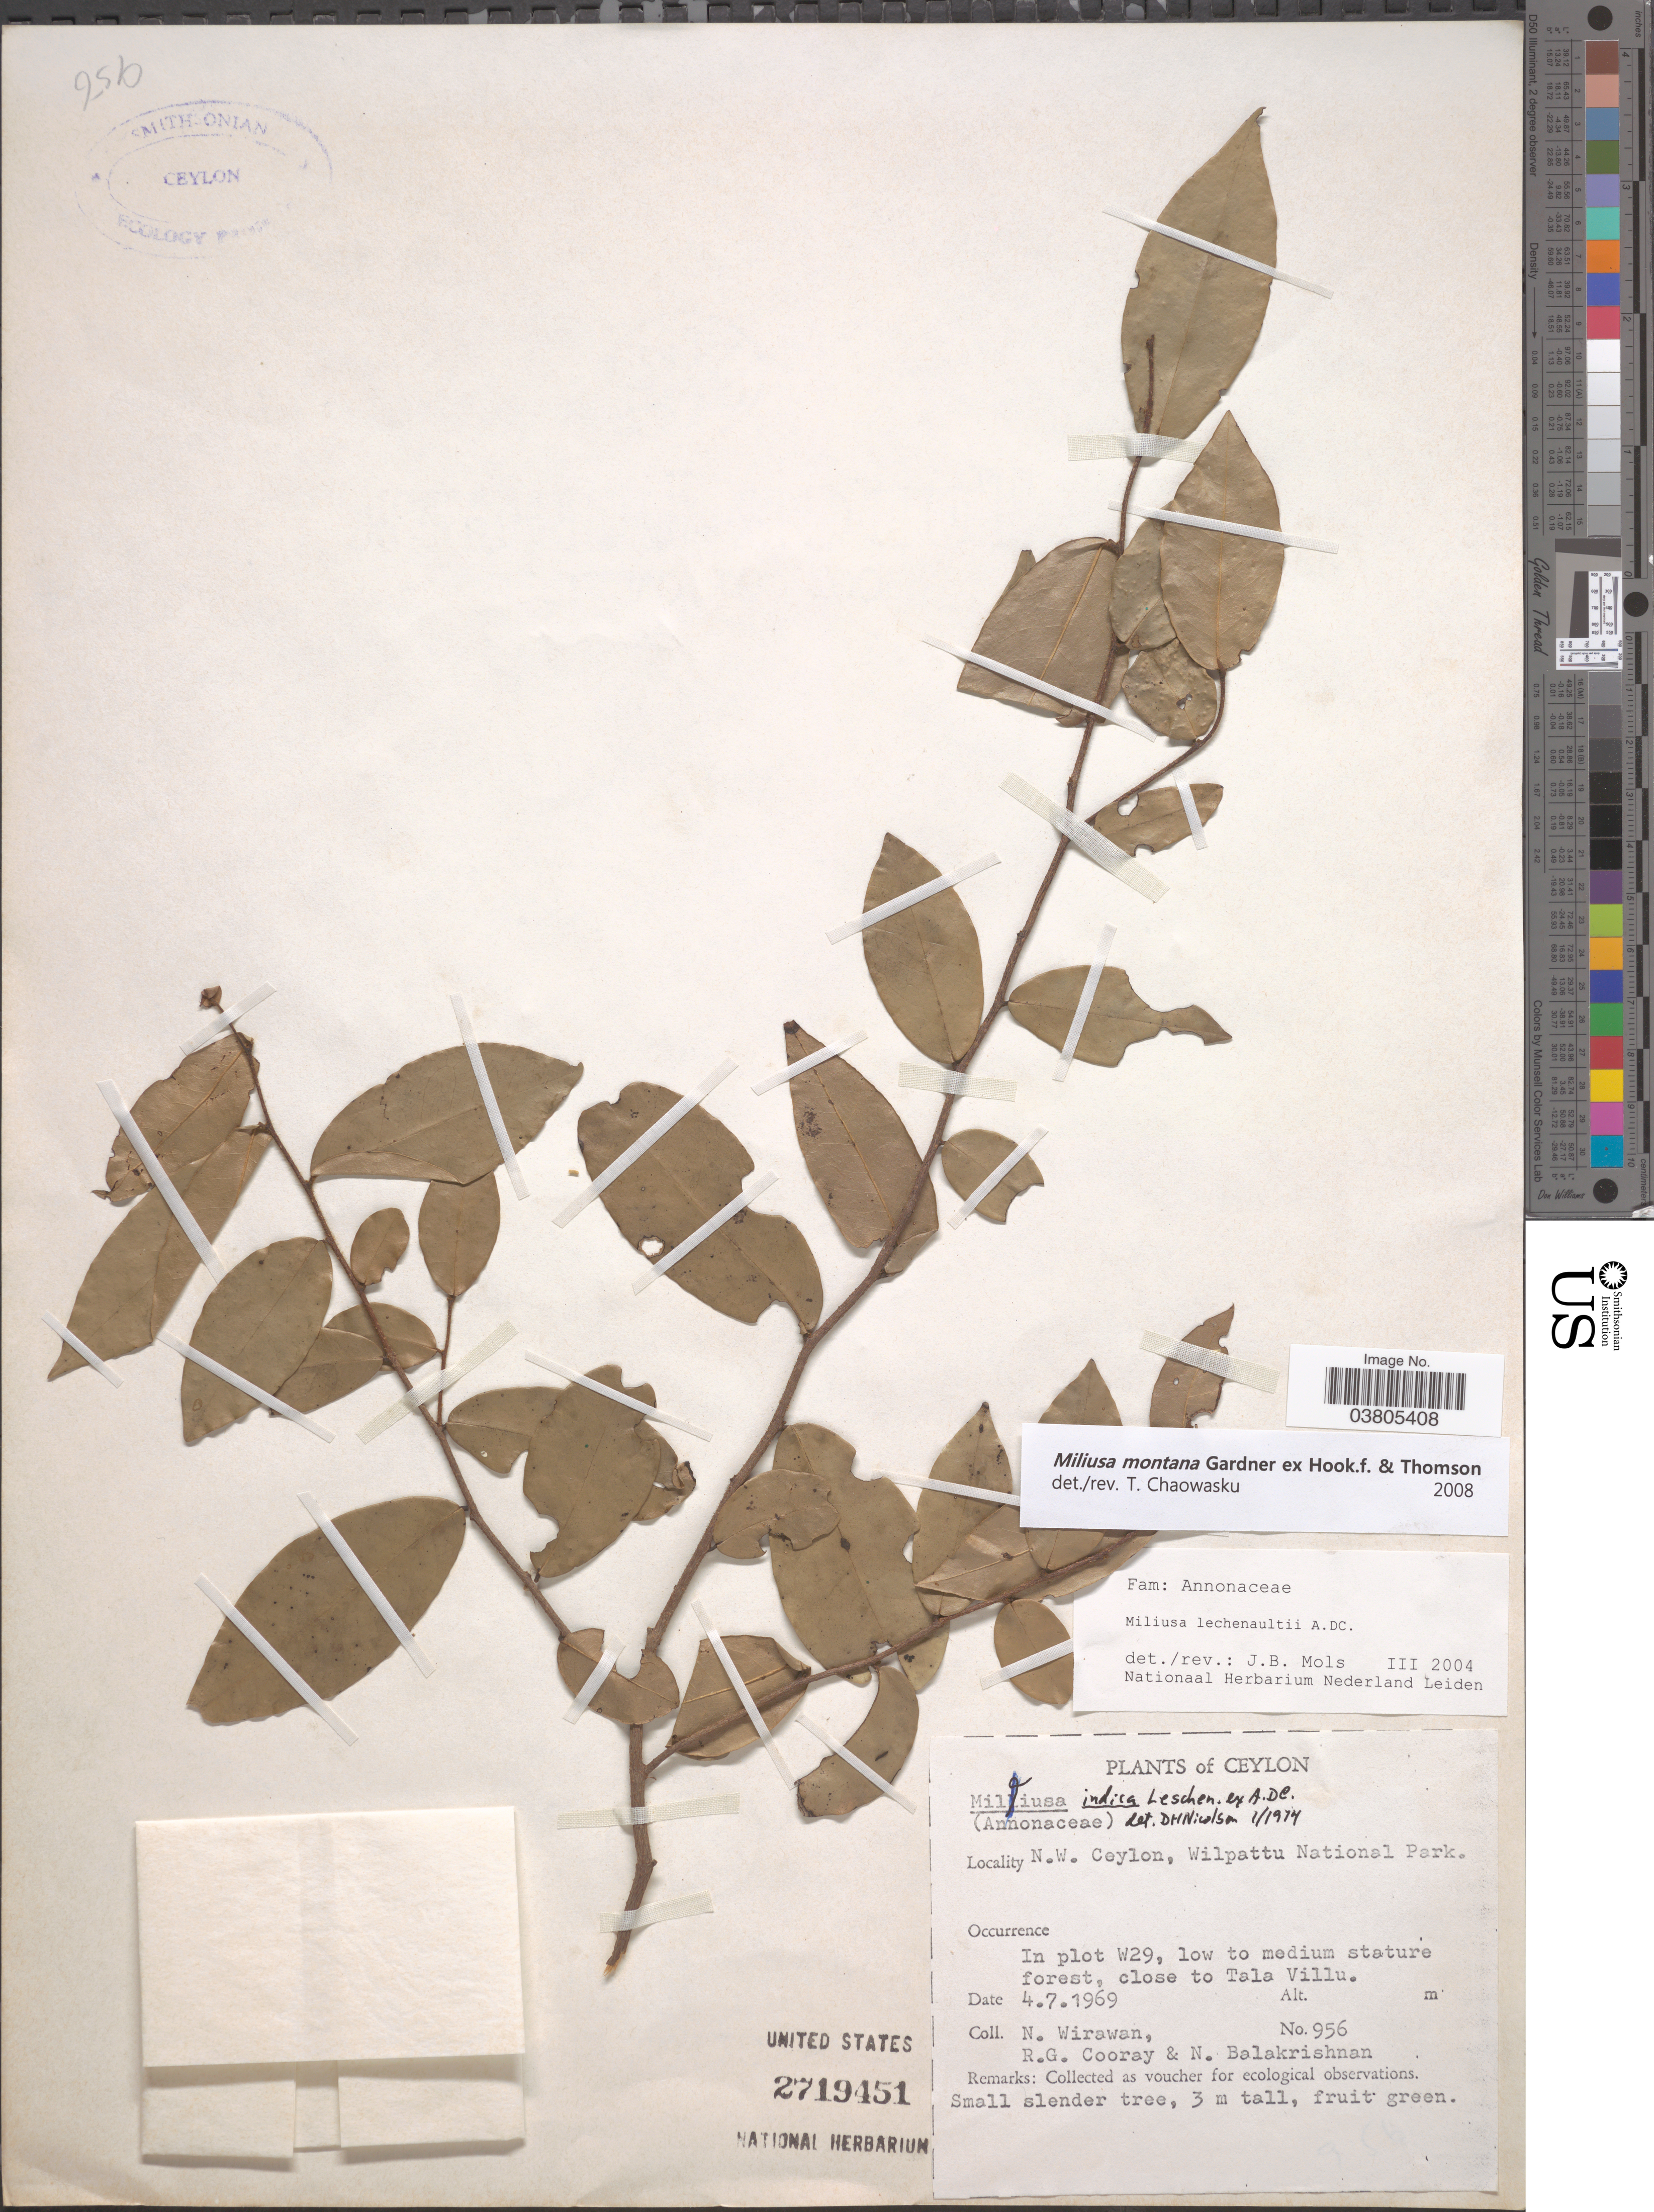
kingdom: Plantae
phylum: Tracheophyta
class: Magnoliopsida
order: Magnoliales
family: Annonaceae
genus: Miliusa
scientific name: Miliusa montana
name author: Gardner ex Hook. f. & Thomson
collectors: N. Wirawan, R. Cooray & N. Balakrishnan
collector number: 956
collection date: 1969-07-04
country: Sri Lanka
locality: Ceylon. N.W. Ceylon, Wilpattu National Park. In plot W29, low to medium stature forest, close to Tala Villu.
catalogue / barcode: US 2719451